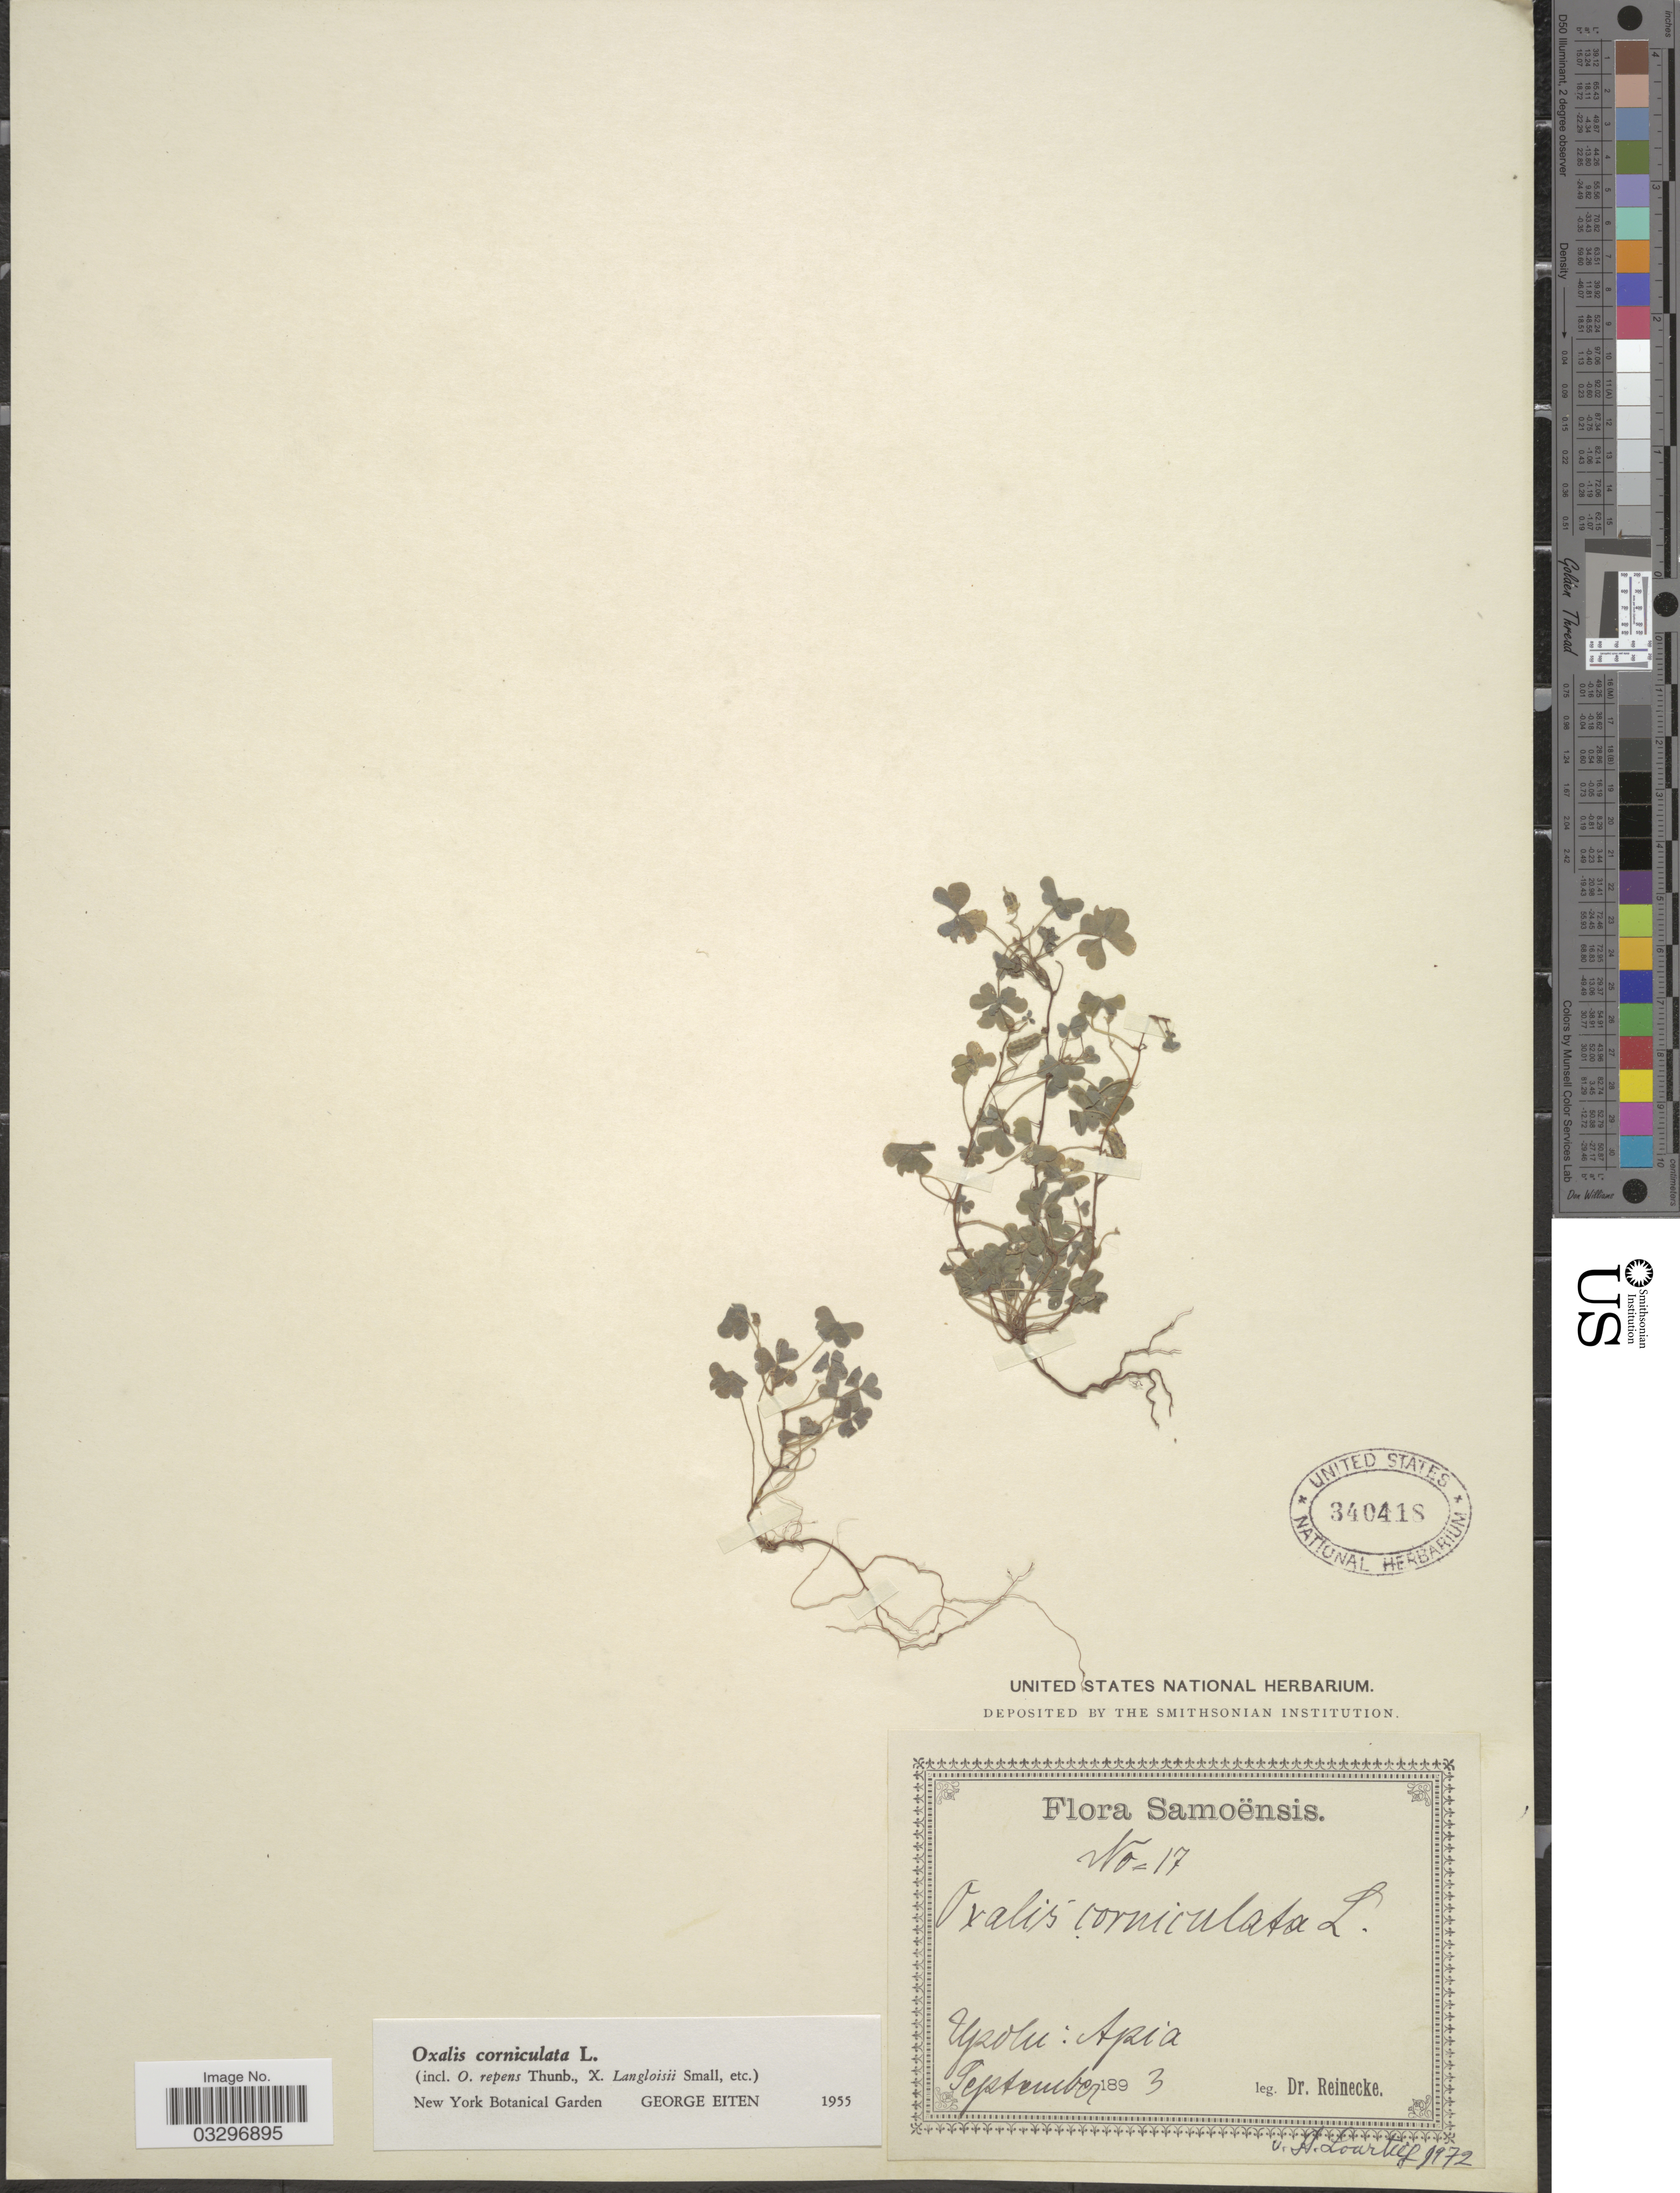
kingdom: Plantae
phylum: Tracheophyta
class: Magnoliopsida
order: Oxalidales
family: Oxalidaceae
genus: Oxalis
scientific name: Oxalis corniculata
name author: L.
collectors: -- Reinecke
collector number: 17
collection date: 1893-09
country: Samoa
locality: Samoënsis. Upolu: Apia.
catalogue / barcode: US 340418